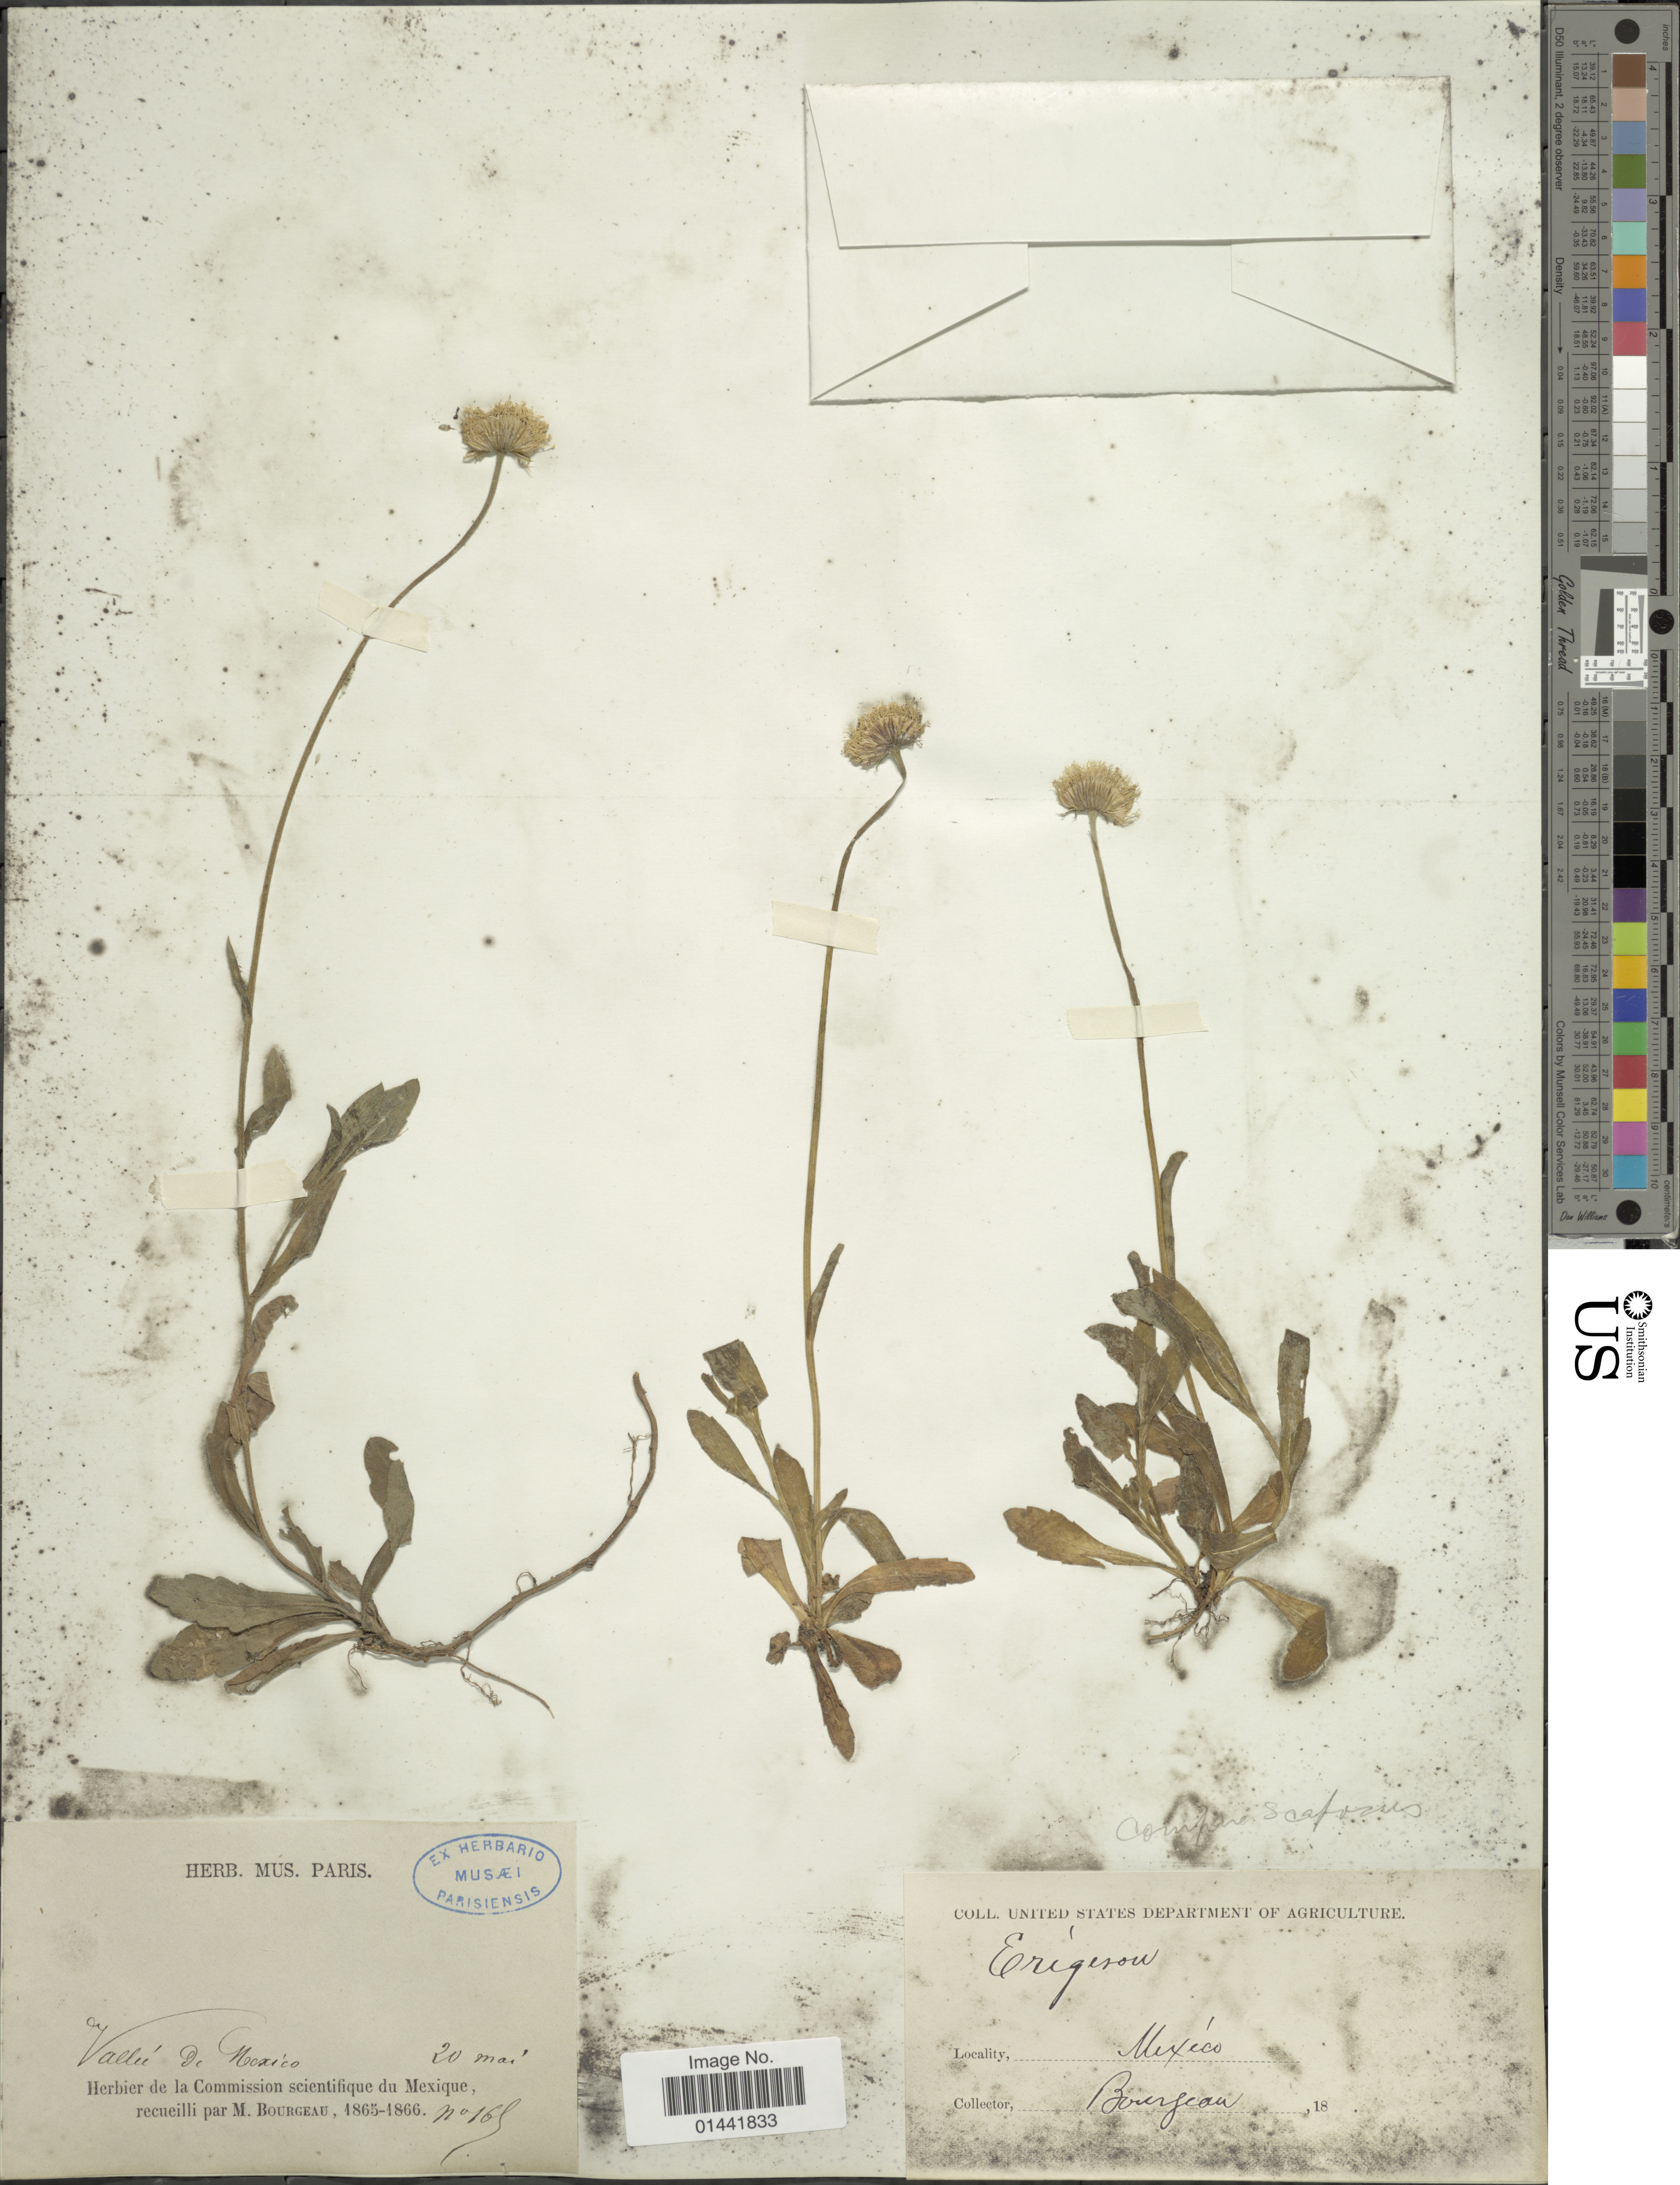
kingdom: Plantae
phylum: Tracheophyta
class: Magnoliopsida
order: Asterales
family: Asteraceae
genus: Erigeron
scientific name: Erigeron scaposus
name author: DC.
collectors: M. Bourgeau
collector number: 168*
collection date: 1865-05-20/1866-05-20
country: Mexico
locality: Vallee de Mexico